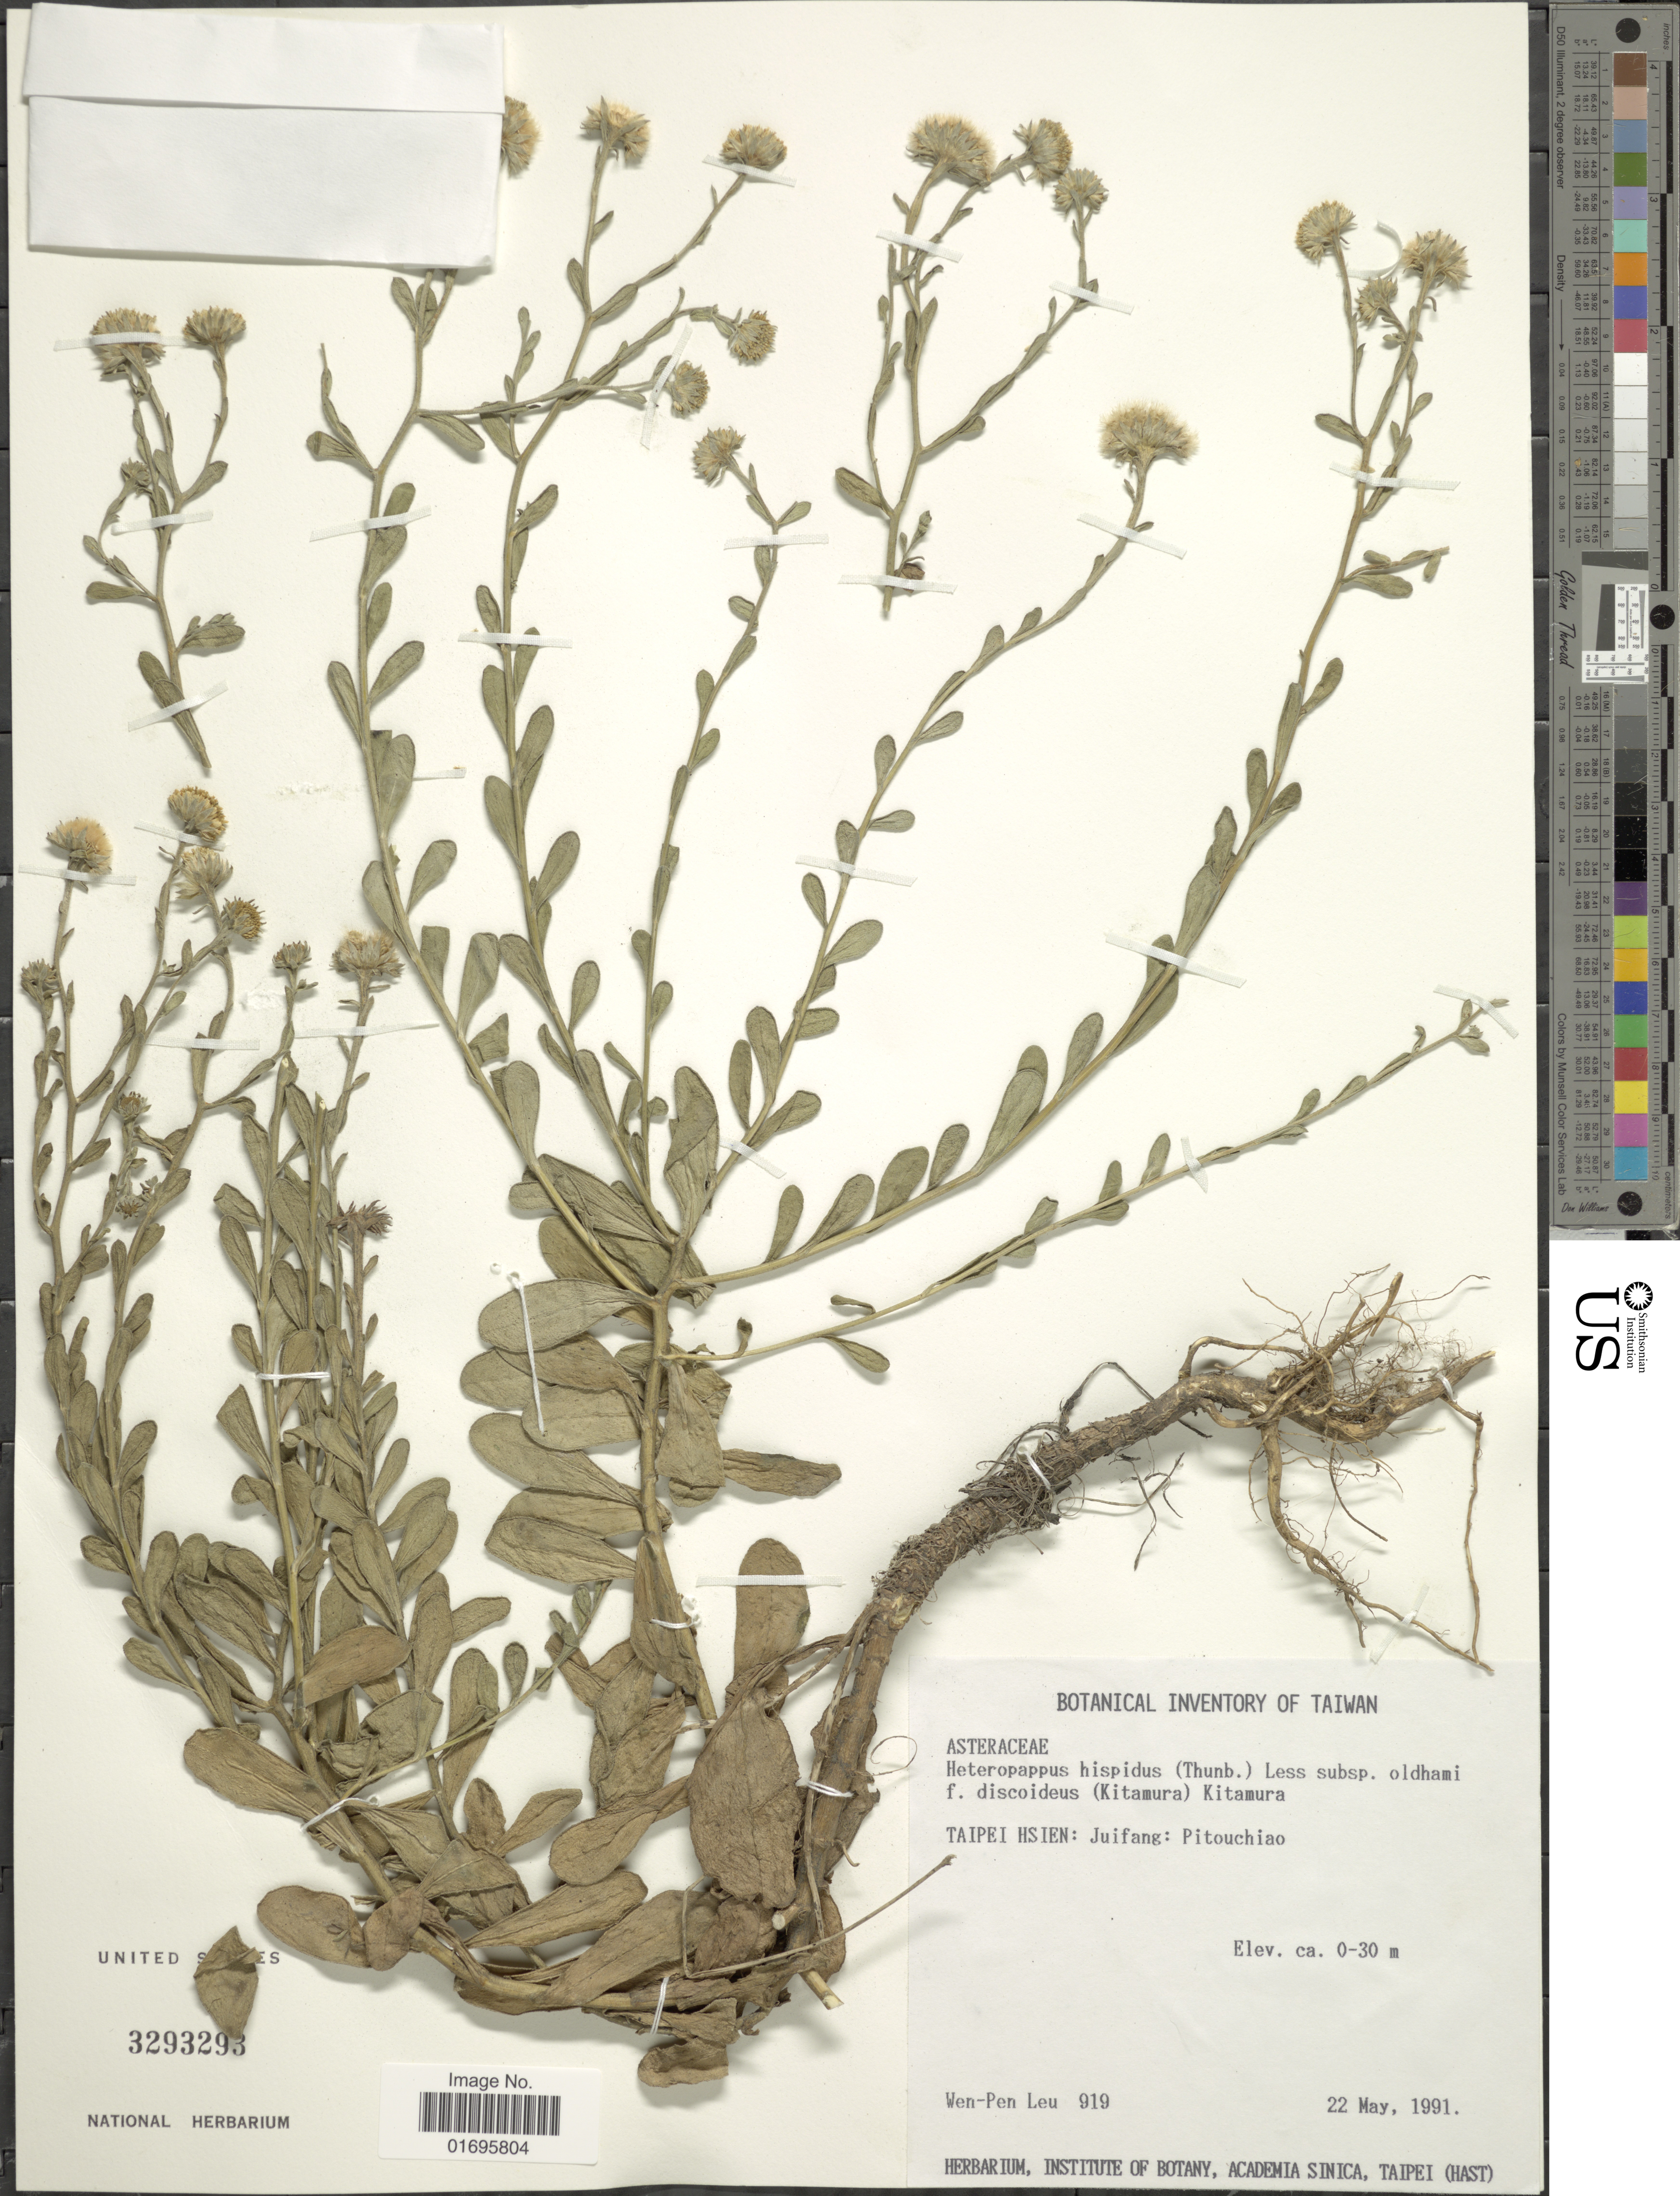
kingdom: Plantae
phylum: Tracheophyta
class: Magnoliopsida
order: Asterales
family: Asteraceae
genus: Heteropappus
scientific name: Heteropappus hispidus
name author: (Thunb.) Less.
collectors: W. Leu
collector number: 919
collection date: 1991-05-22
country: Taiwan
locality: Taipei Hsien: Juifang: Pitouchiao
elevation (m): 0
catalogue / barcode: US 3293293